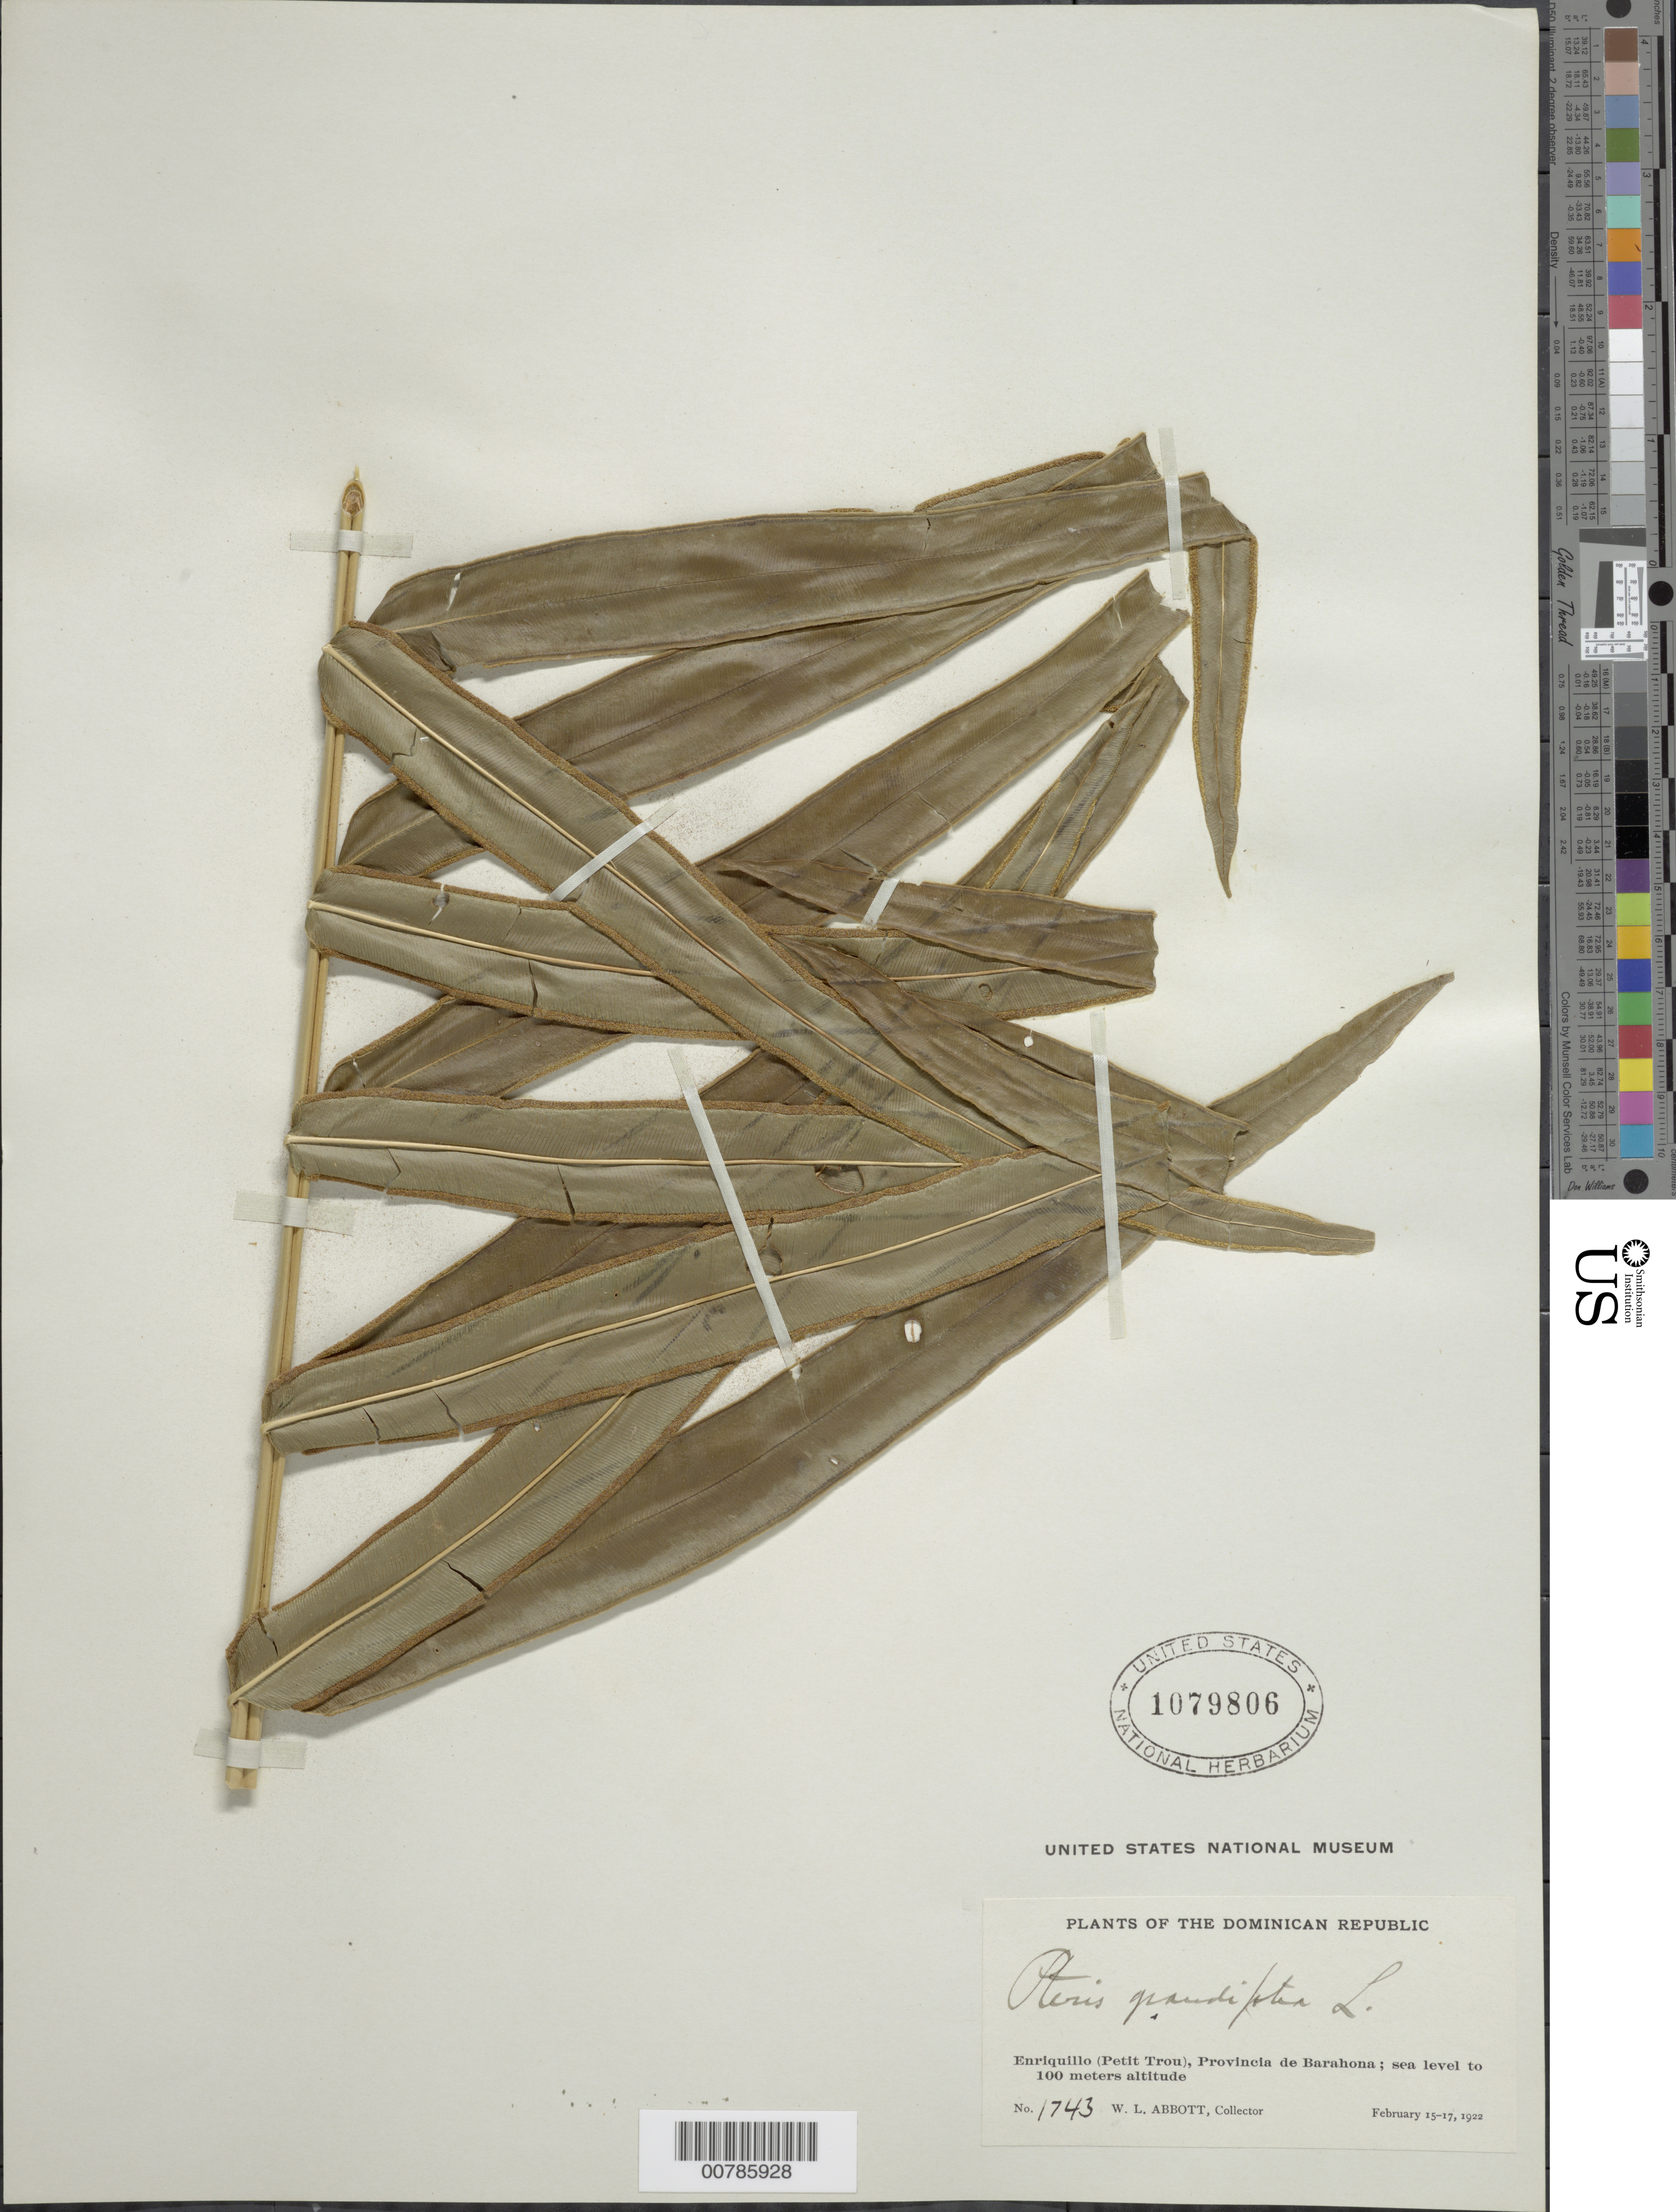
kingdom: Plantae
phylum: Tracheophyta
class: Polypodiopsida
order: Polypodiales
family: Pteridaceae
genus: Pteris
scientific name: Pteris grandifolia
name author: L.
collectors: W. L. Abbott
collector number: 1743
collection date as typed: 15 Feb 1922 to 17 Feb 1922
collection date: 1922-02-15/1922-02-17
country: Dominican Republic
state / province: Barahona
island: Hispaniola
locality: Enriquillo (Petit Trou)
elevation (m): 0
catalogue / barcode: US 1079806